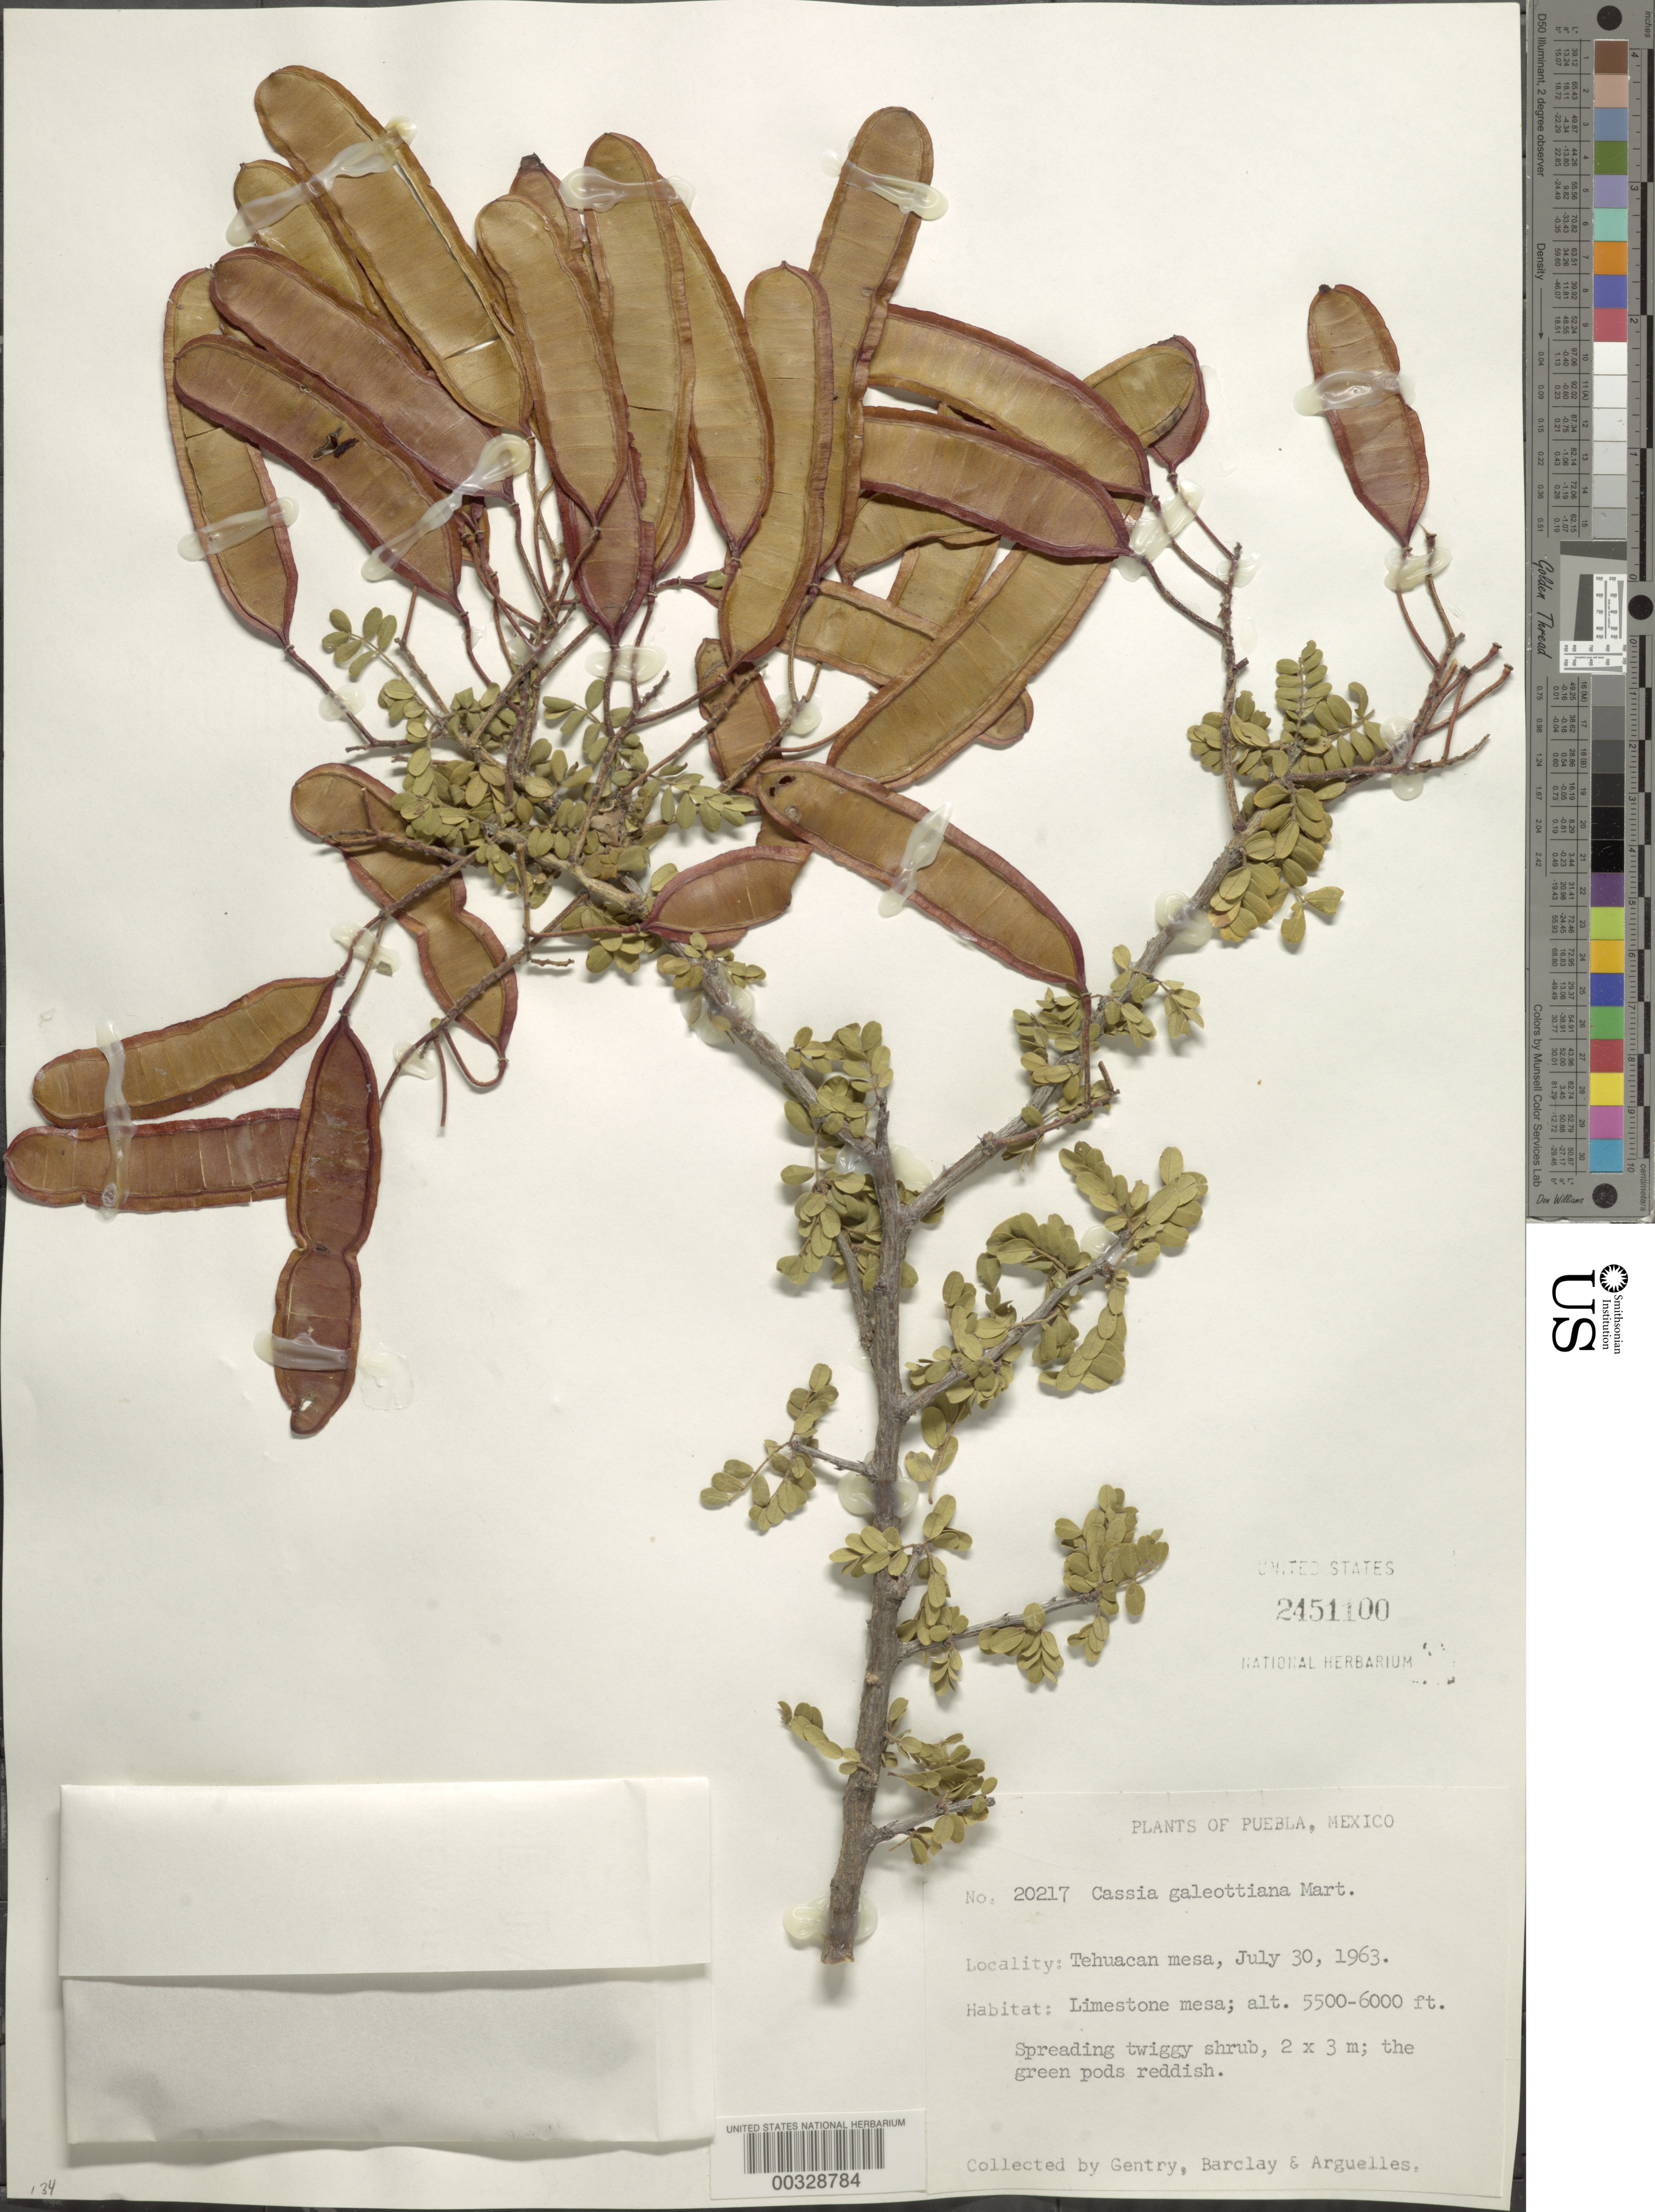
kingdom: Plantae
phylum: Tracheophyta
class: Magnoliopsida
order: Fabales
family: Fabaceae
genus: Senna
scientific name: Senna galeottiana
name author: (M. Martens) H.S. Irwin & Barneby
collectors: H. S. Gentry, A. S. Barclay & J. Arguelles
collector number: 20217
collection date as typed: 30 Jul 1963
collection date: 1963-07-30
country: Mexico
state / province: Puebla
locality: Tehuacan mesa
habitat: Limestone mesa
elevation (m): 1676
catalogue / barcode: US 2451100